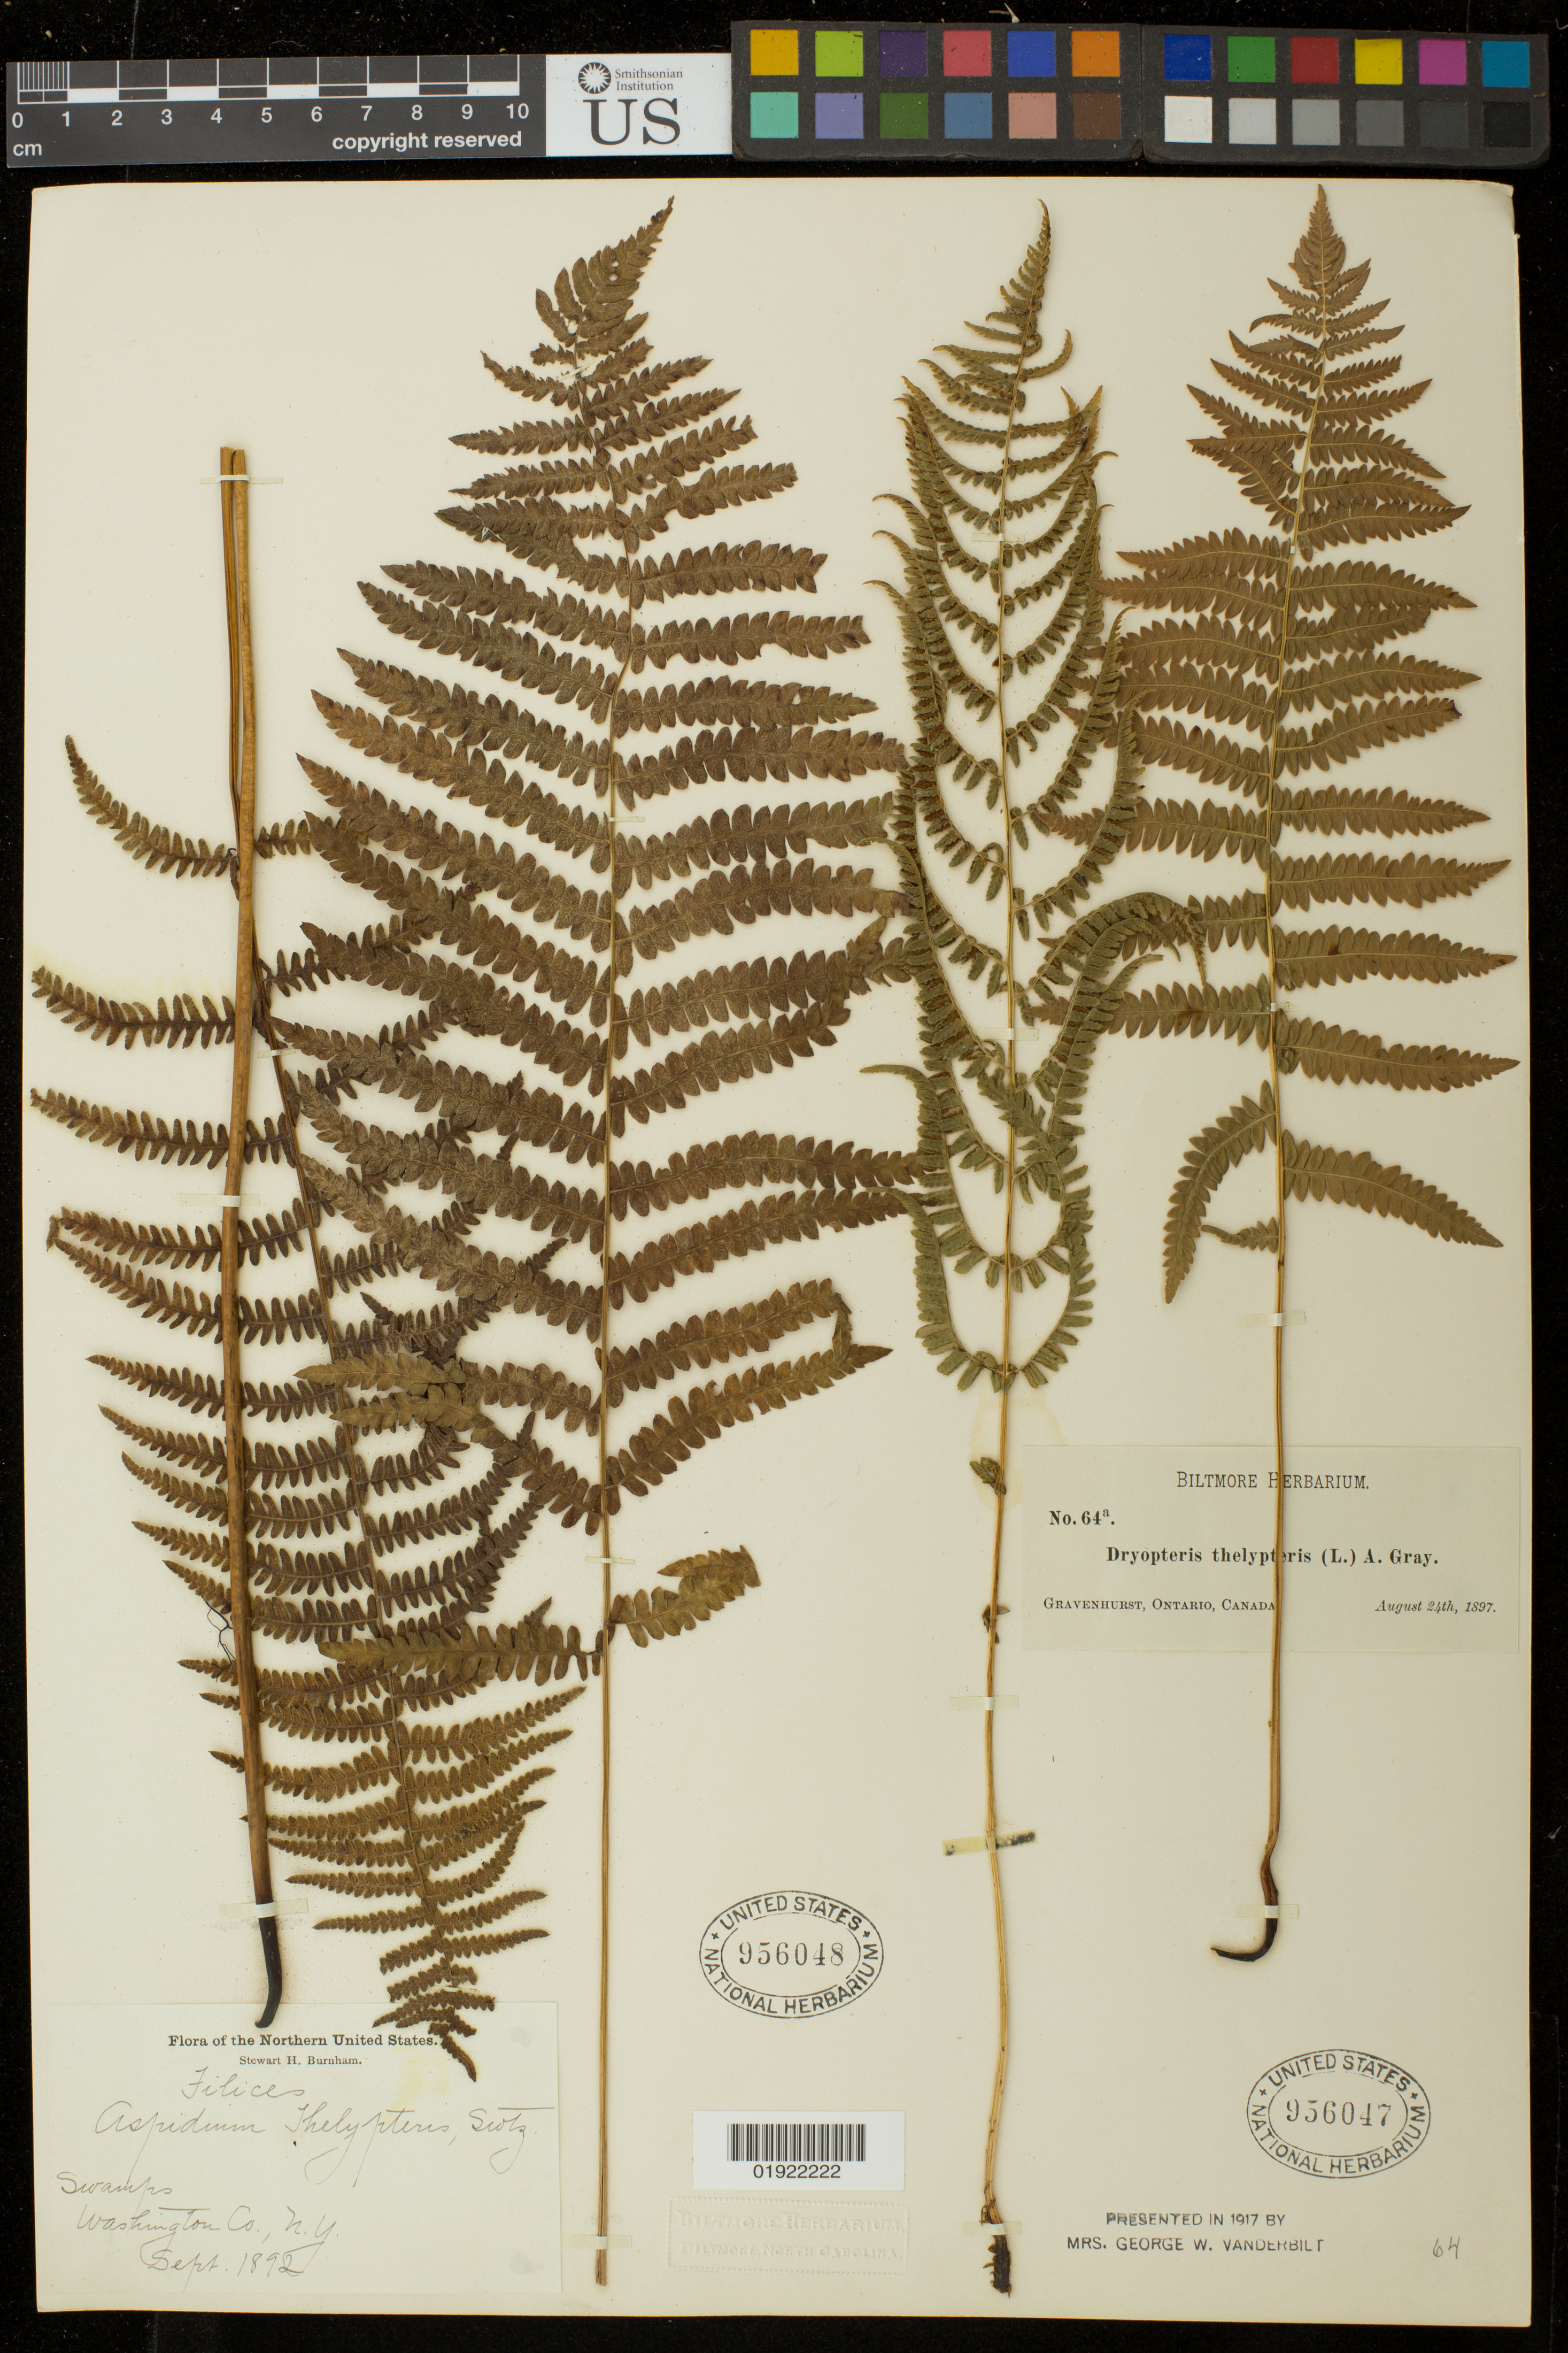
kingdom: Plantae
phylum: Tracheophyta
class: Polypodiopsida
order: Polypodiales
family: Thelypteridaceae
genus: Thelypteris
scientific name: Thelypteris palustris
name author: (Salisb.) Schott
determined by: Schott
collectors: Biltmore Herbarium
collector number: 64a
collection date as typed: Aug. 24, 1897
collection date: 1897-08-24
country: Canada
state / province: Ontario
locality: Gravenhurst, Ontario, Canada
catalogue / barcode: US 956047